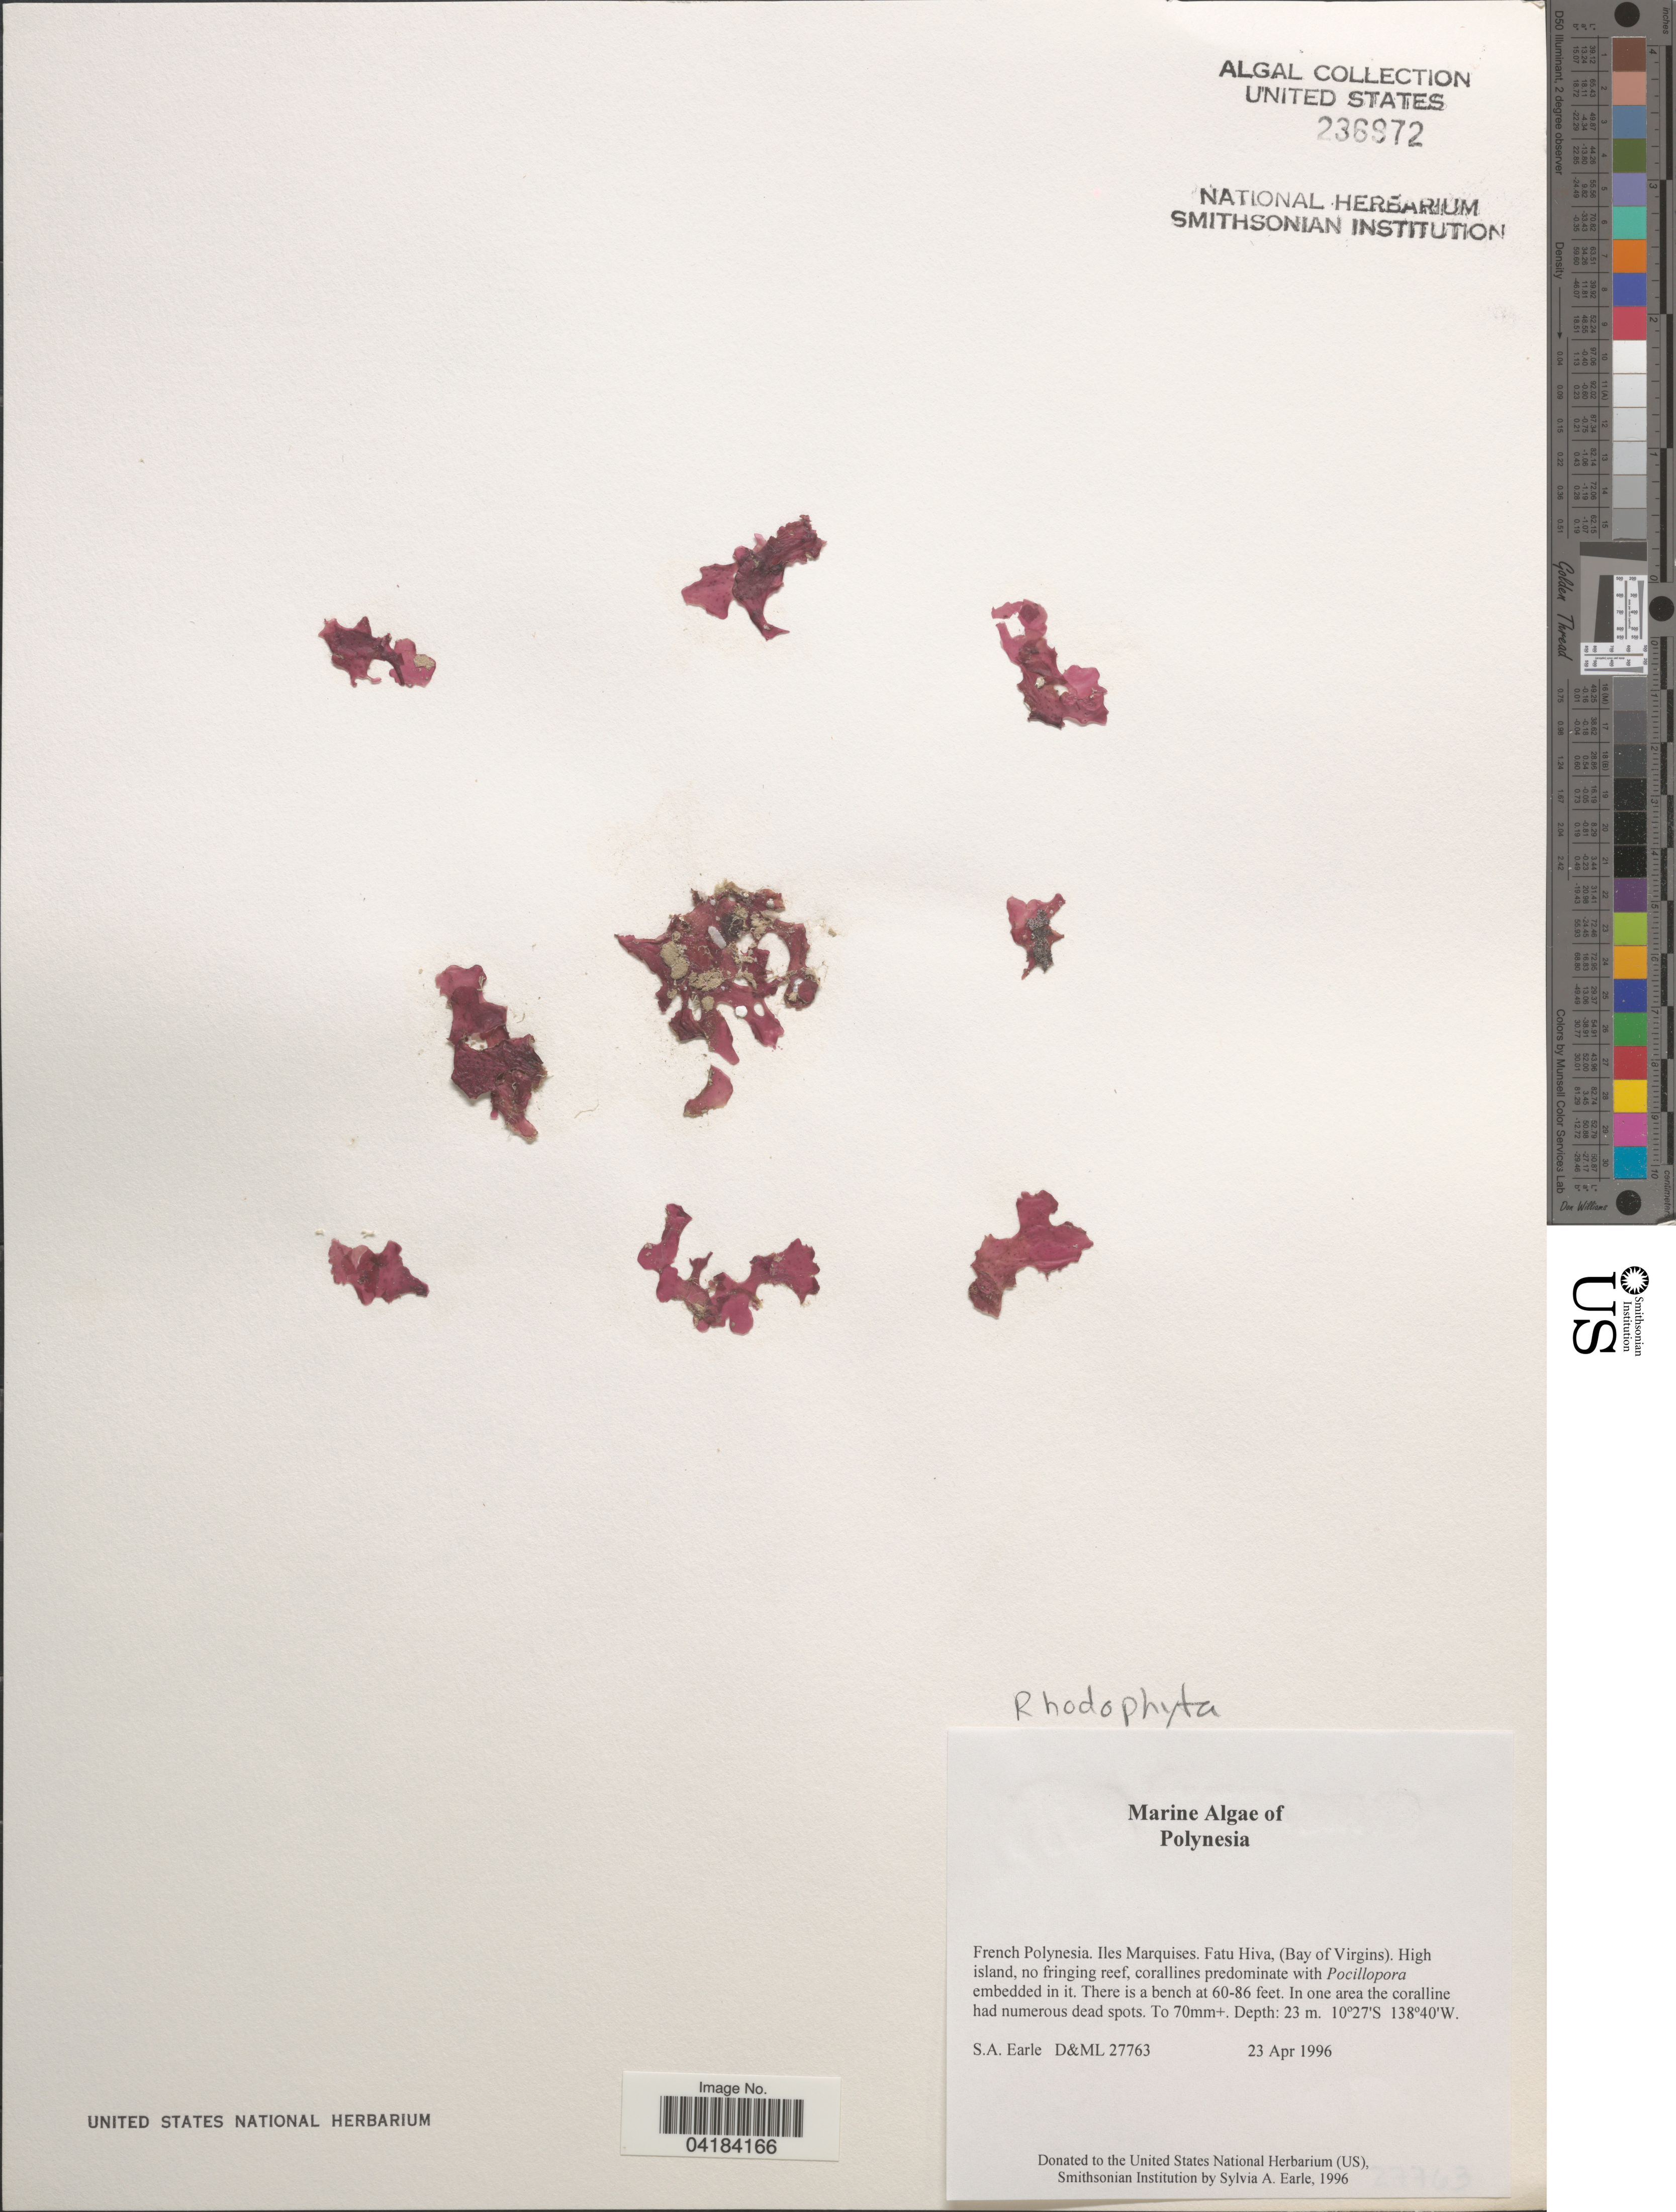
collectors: S. A. Earle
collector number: D&ML27763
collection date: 1996-04-23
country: French Polynesia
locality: Iles Marquises. Fatu Hiva, (Bay of Virgins). High island. Polynesia.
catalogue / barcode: US 236972